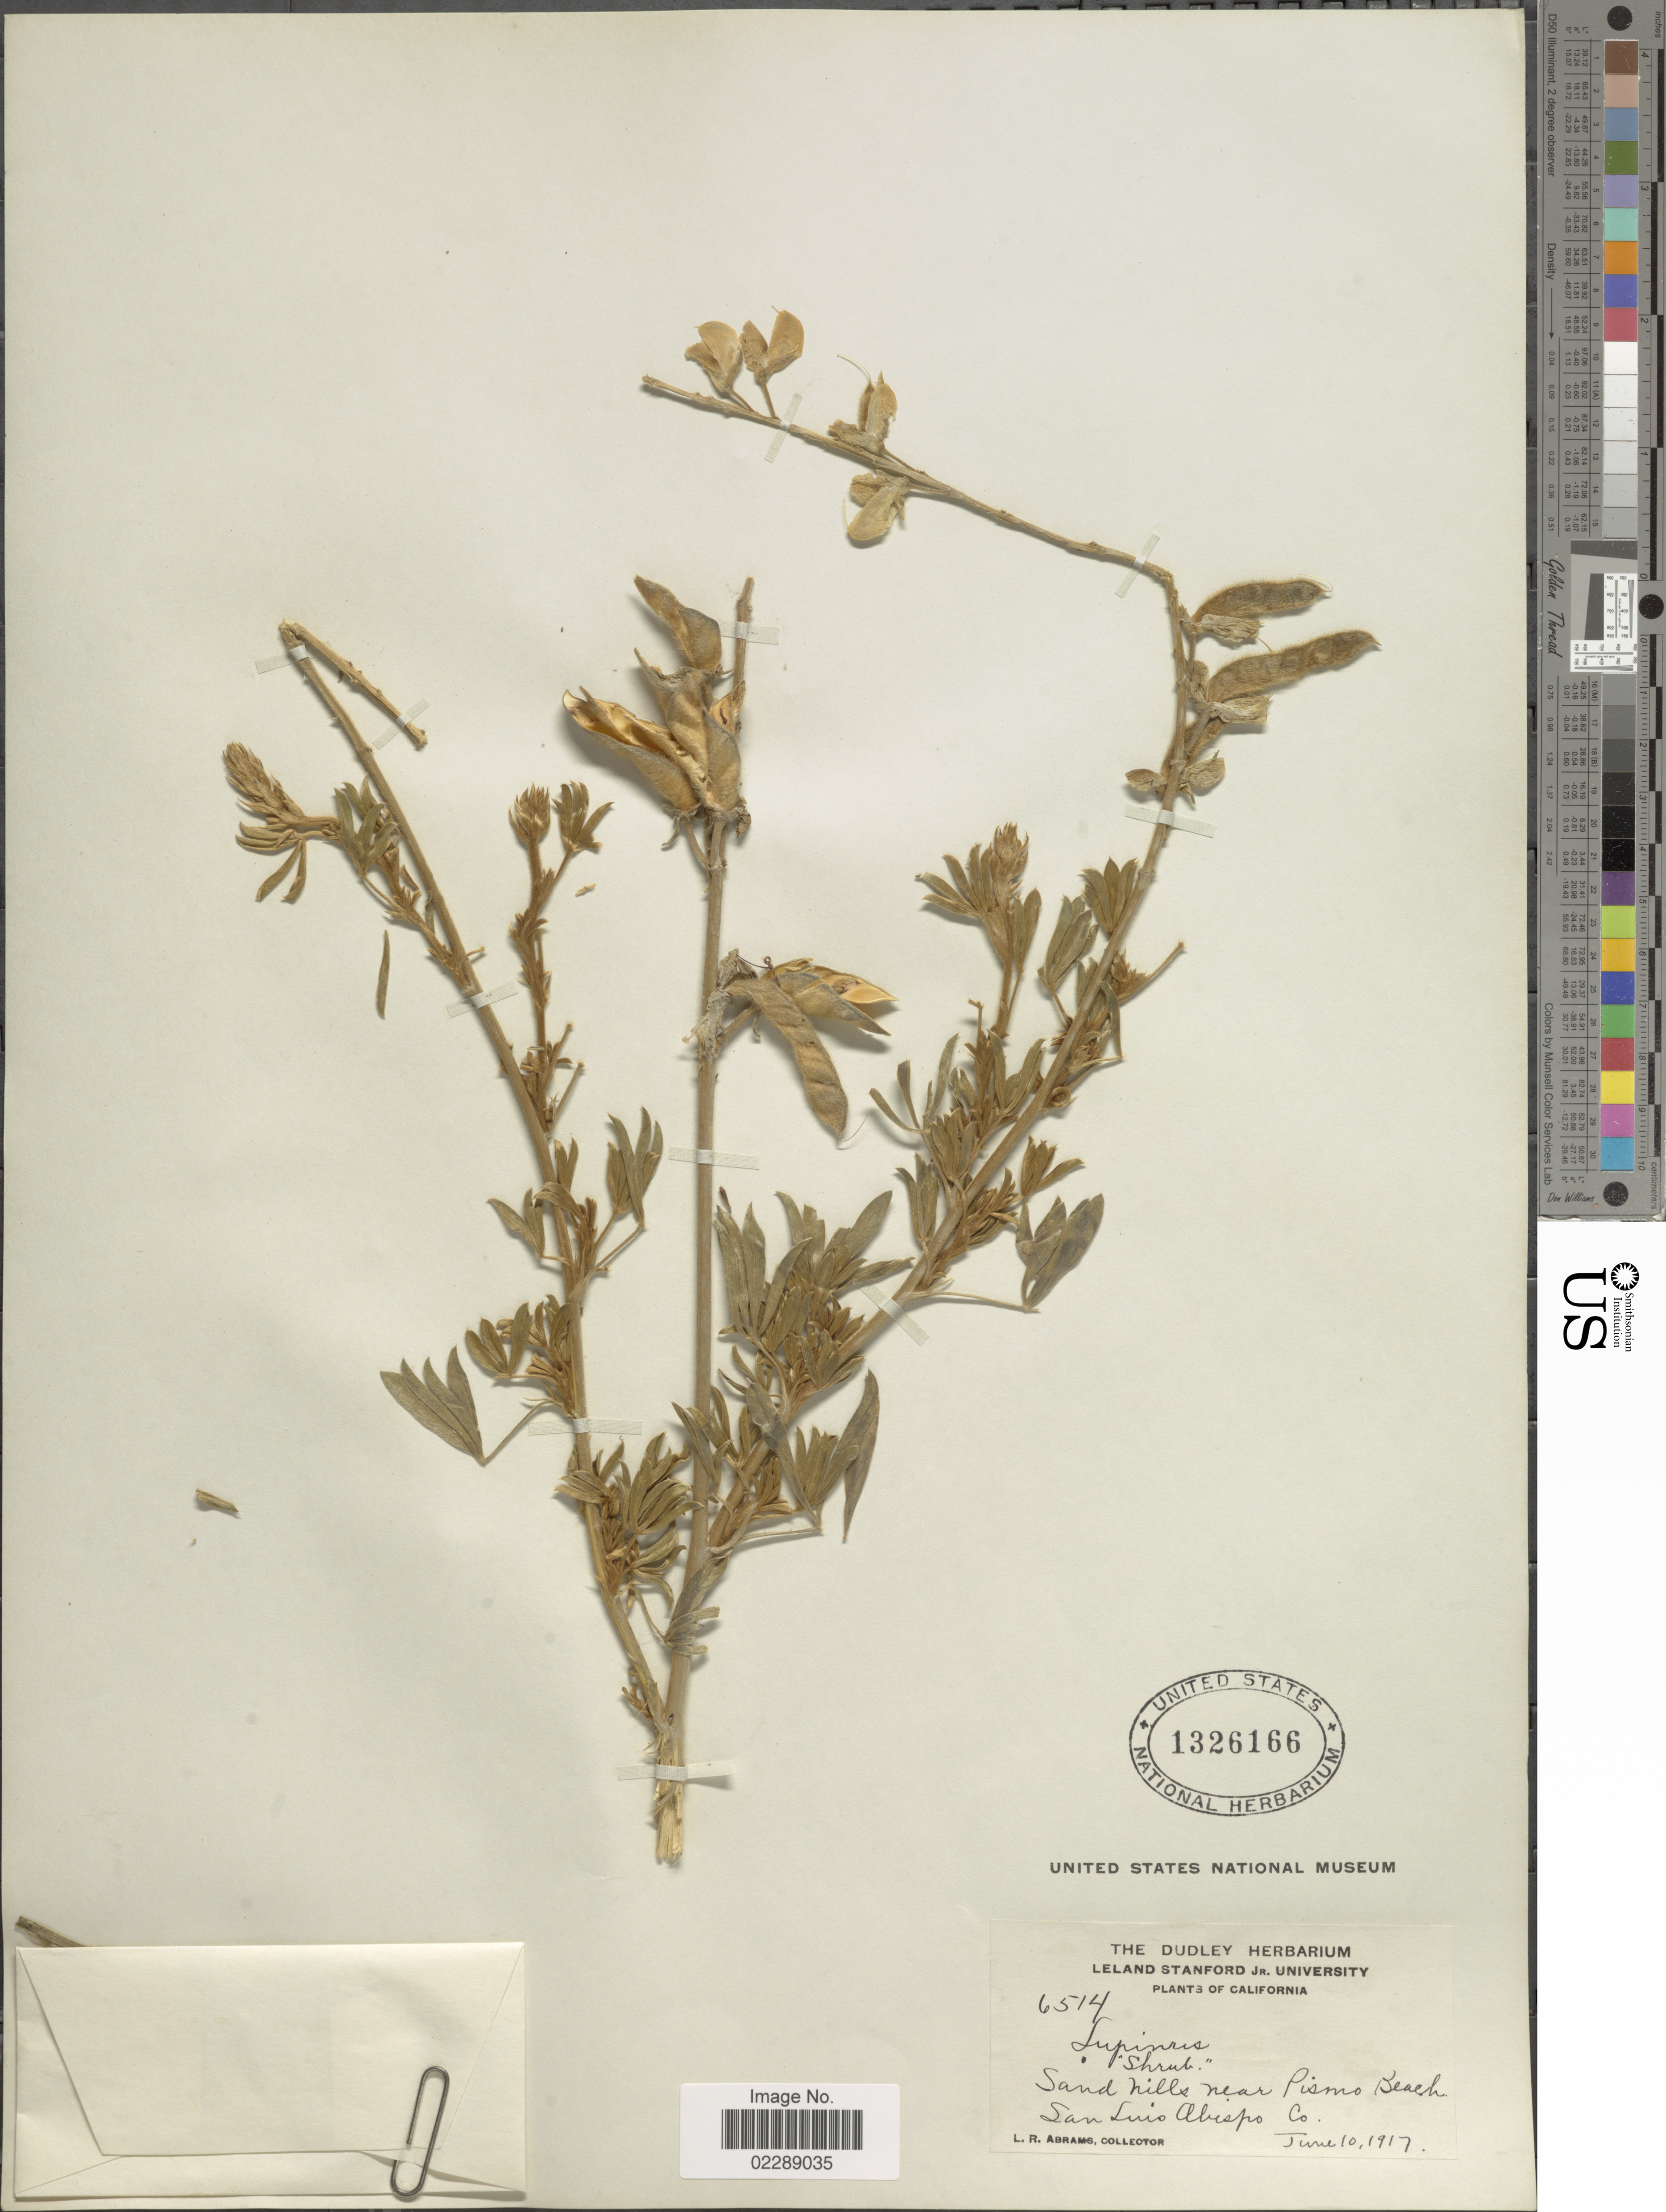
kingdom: Plantae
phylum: Tracheophyta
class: Magnoliopsida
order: Fabales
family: Fabaceae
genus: Lupinus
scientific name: Lupinus sp.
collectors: L. Abrams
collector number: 6514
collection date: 1917-06-10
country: United States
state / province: California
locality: Sand hills near Pismo Beach, San Luis Abispo Co.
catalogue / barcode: US 1326166